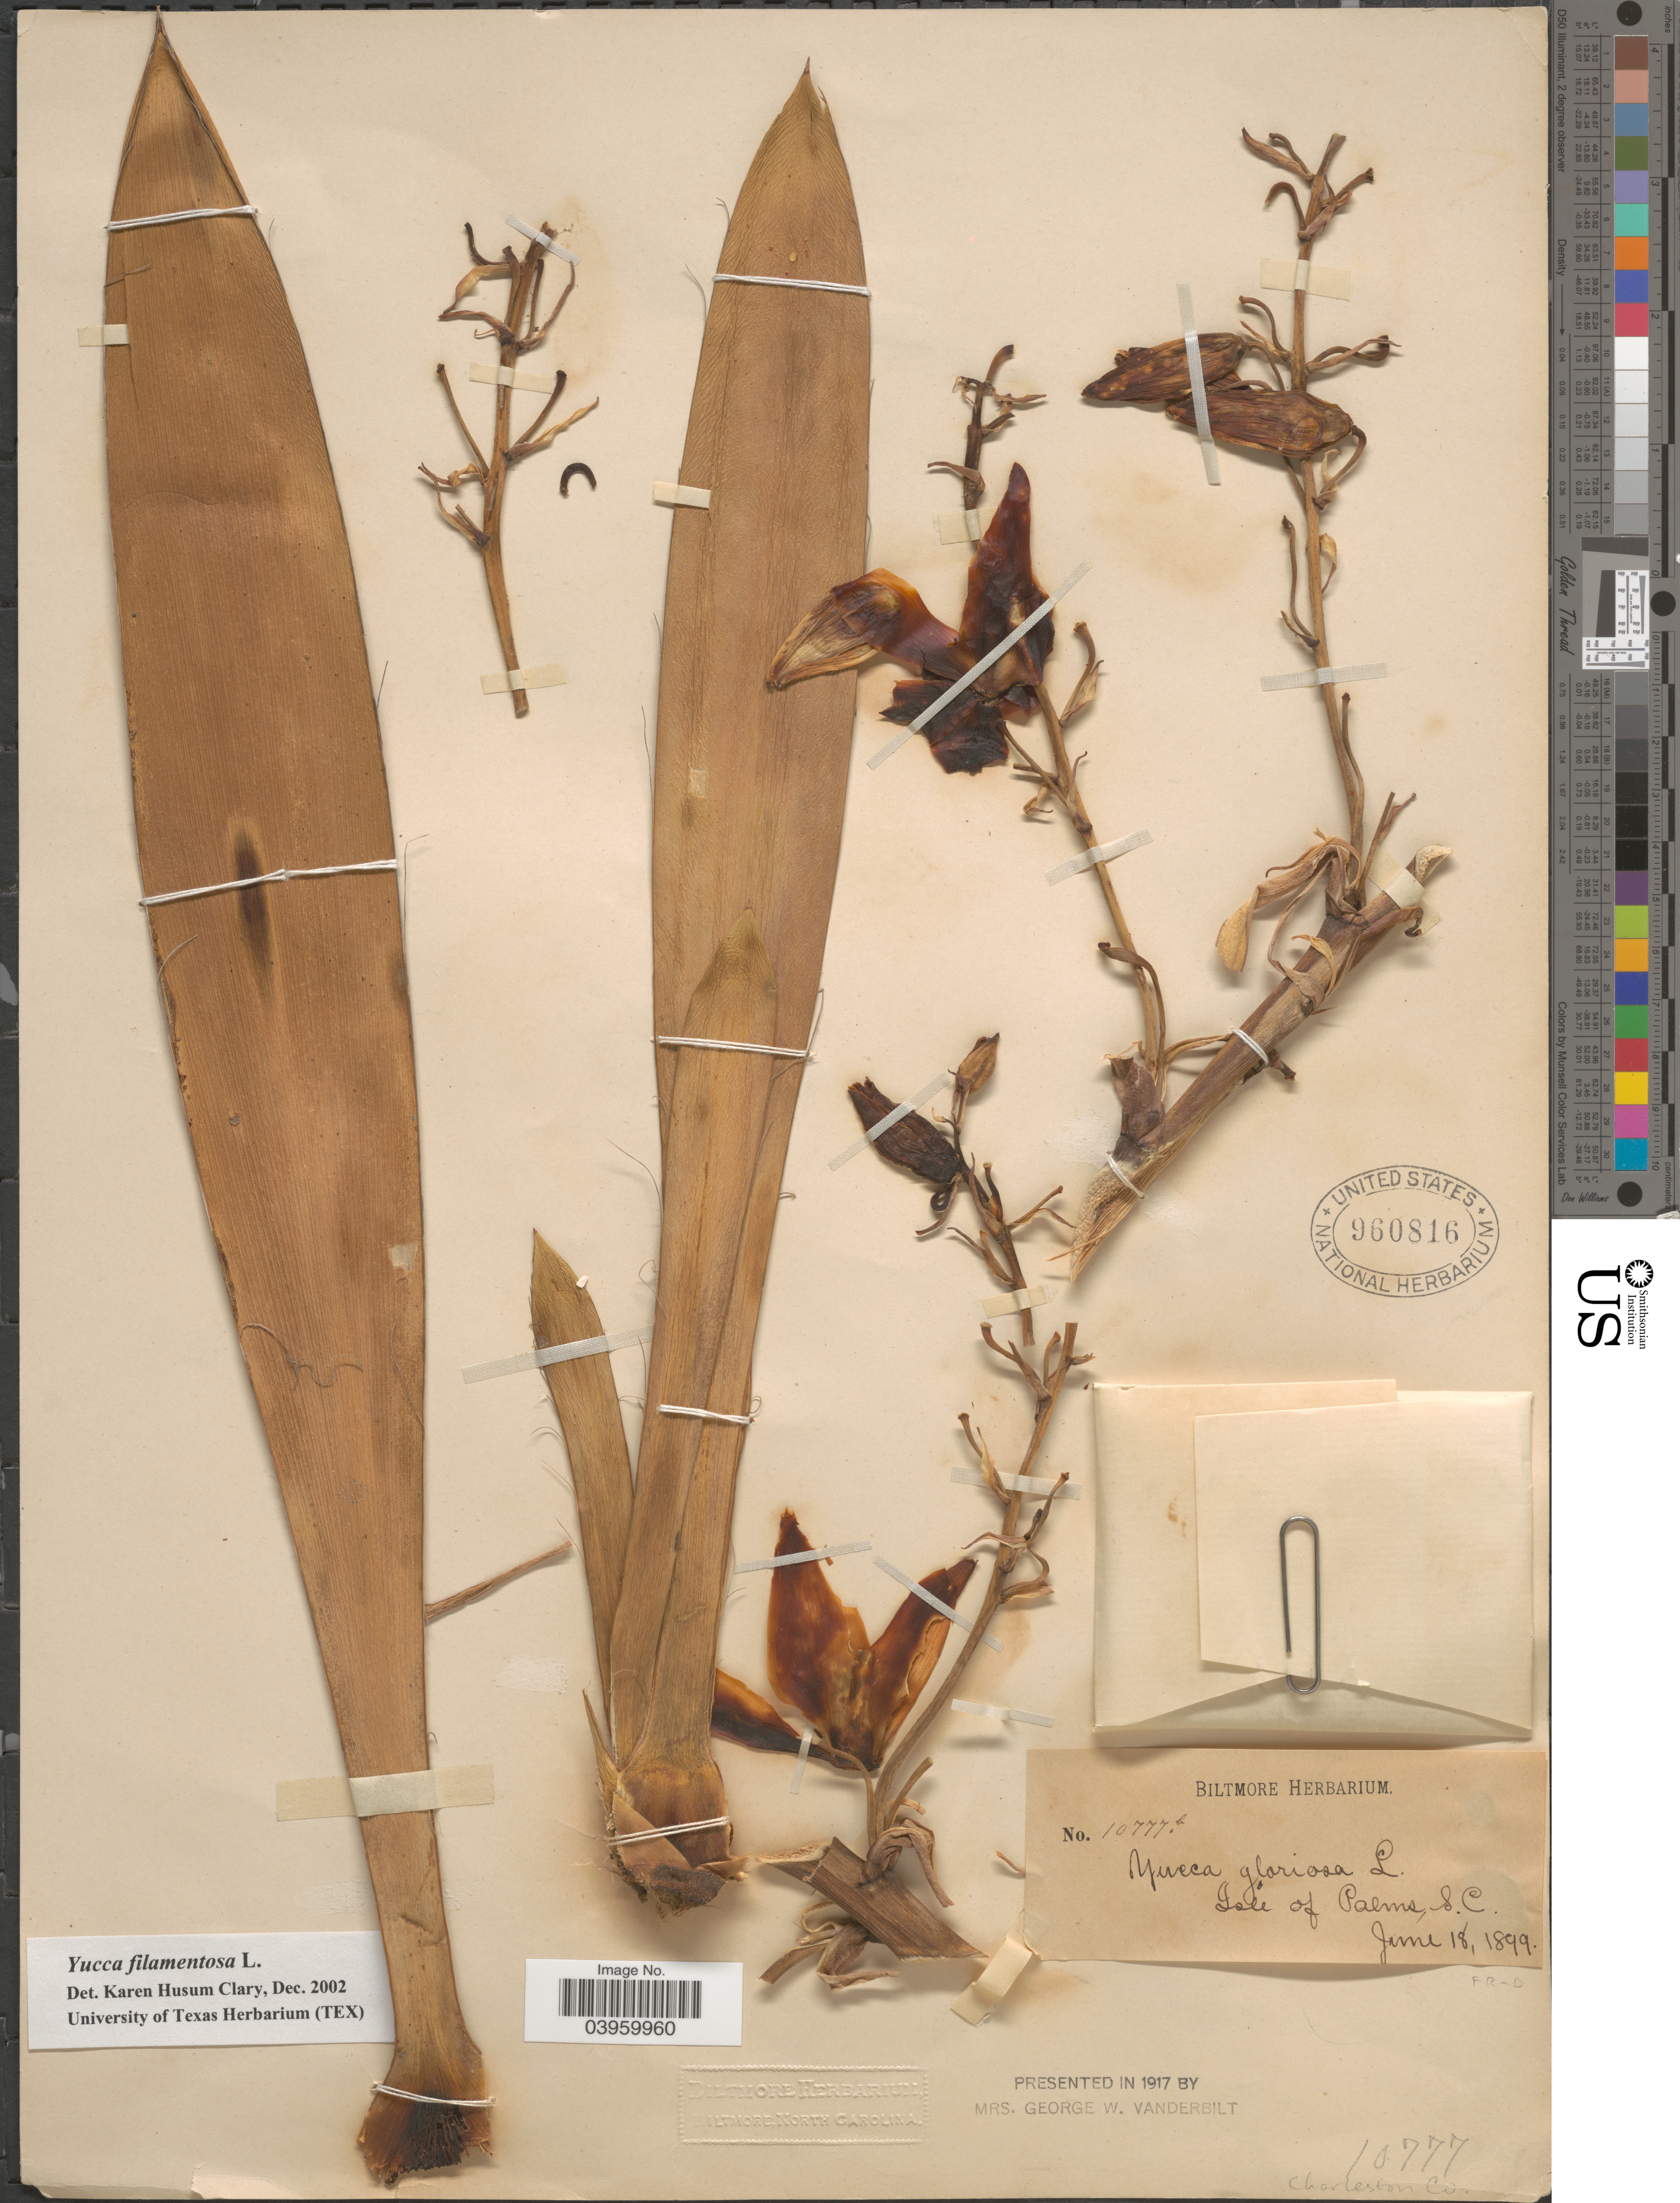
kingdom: Plantae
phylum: Tracheophyta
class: Liliopsida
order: Asparagales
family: Asparagaceae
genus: Yucca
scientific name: Yucca filamentosa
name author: L.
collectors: ex herb. Biltmore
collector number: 10777b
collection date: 1899-06-18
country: United States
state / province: South Carolina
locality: Isle of Palms. Charleston Co.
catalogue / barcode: US 960816